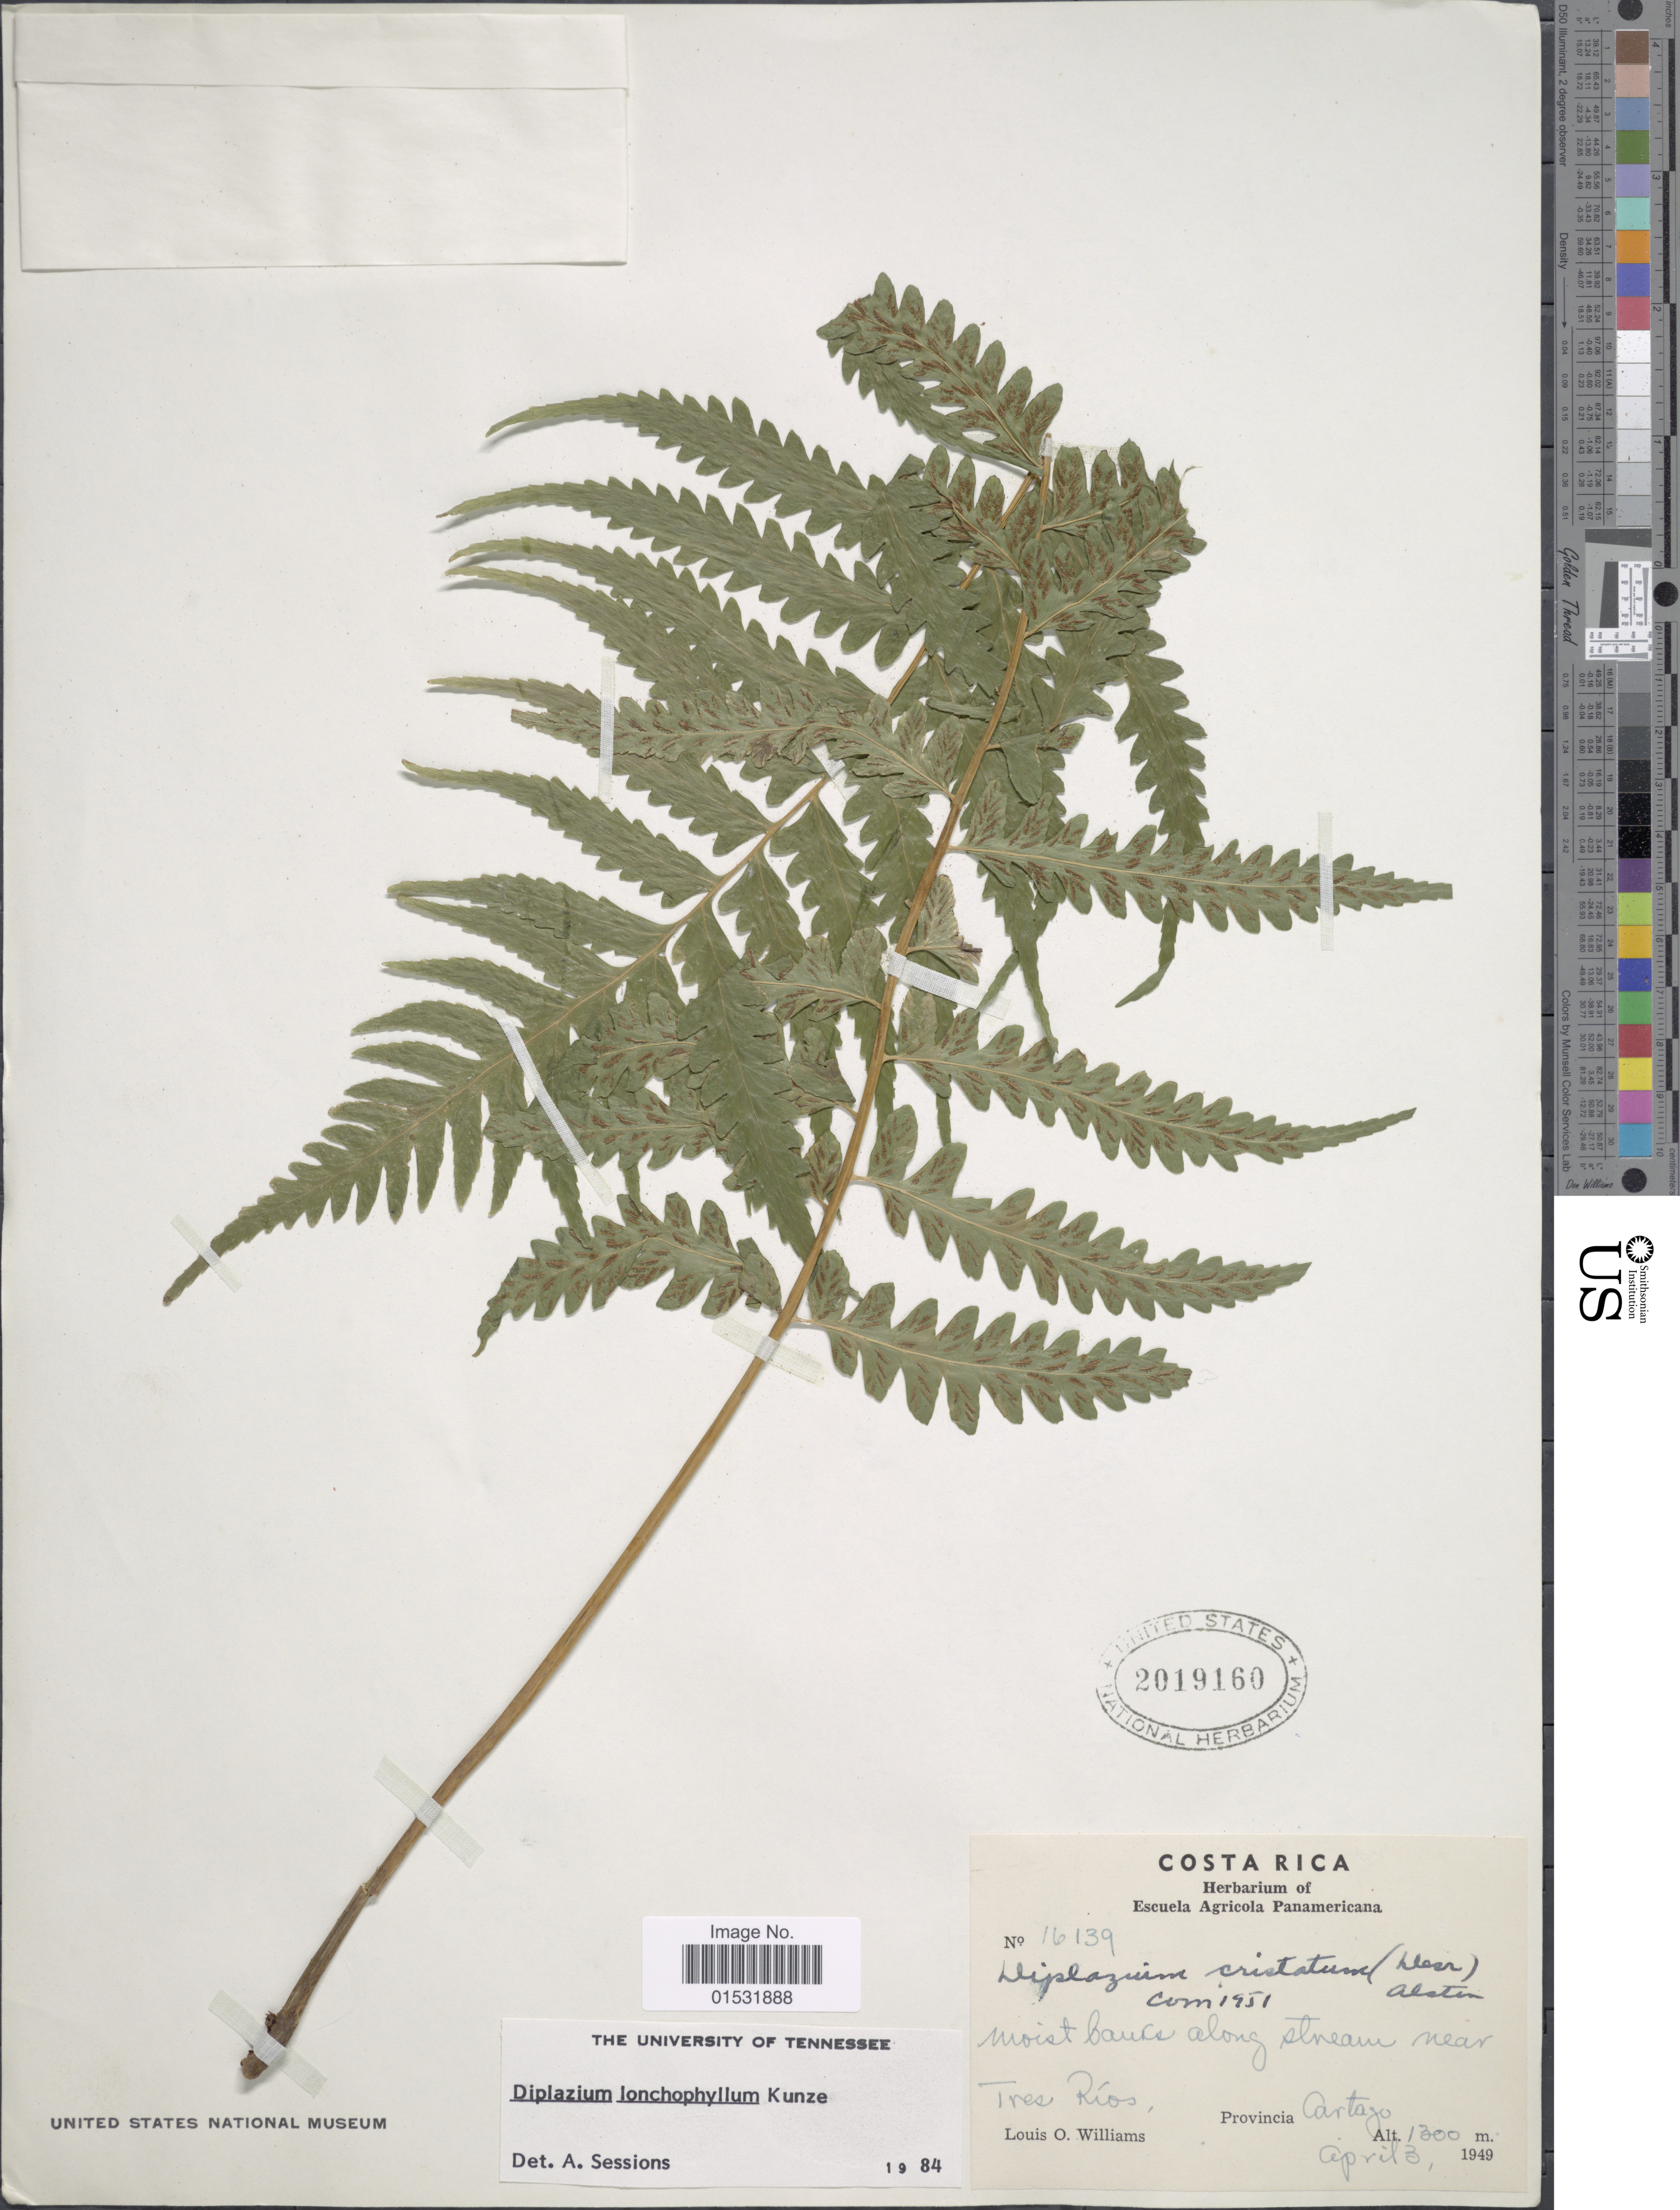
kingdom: Plantae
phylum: Tracheophyta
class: Polypodiopsida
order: Polypodiales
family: Athyriaceae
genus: Diplazium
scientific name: Diplazium lonchophyllum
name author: Kunze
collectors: L. O. Williams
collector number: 16139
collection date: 1949-04-03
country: Costa Rica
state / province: Cartago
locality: Tres Ríos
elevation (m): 1300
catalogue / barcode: US 2019160